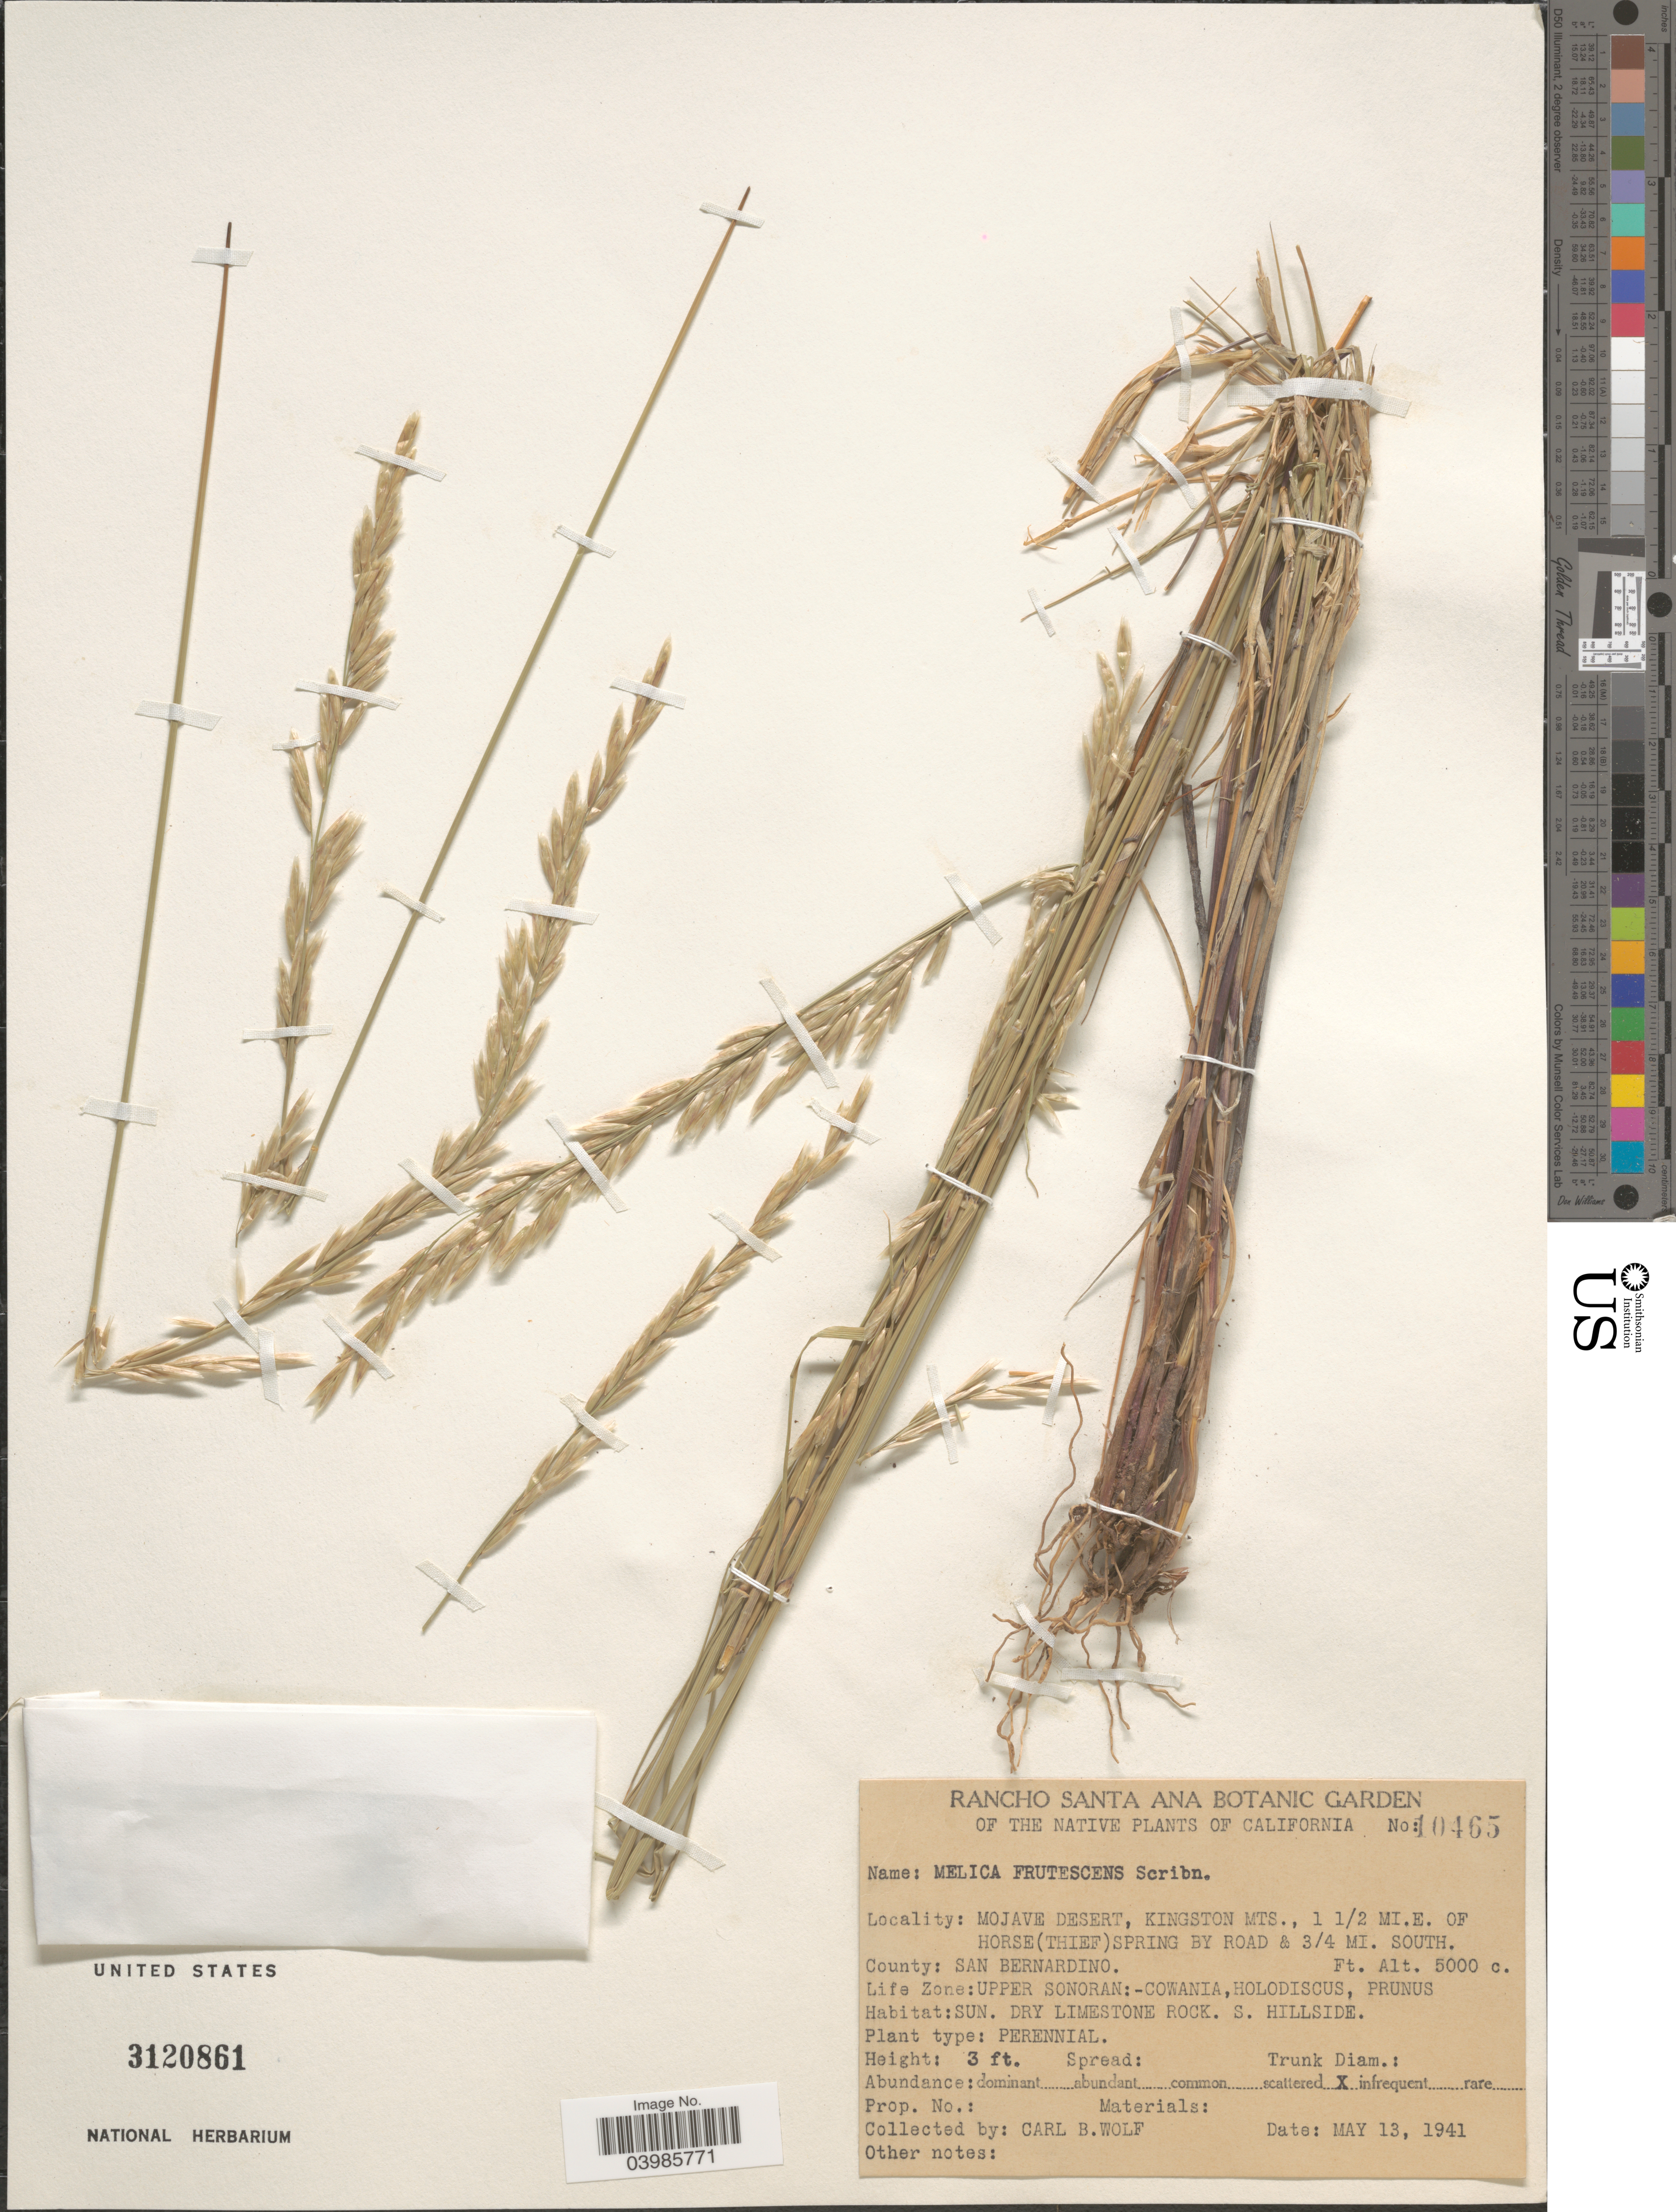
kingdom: Plantae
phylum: Tracheophyta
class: Liliopsida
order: Poales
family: Poaceae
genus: Melica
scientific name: Melica frutescens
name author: Scribn.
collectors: C. B. Wolf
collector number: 10465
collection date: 1941-05-13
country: United States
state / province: California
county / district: San Bernardino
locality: Mojave Desert, Kingston Mts., 1½ Mi. E. of Horse (Thief) Spring by Road & ¾ Mi. South. County: San Bernardino. Life Zone: Upper Sonoran. Sun. Dry Limestone Rock. S. Hillside.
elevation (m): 1524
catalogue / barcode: US 312861